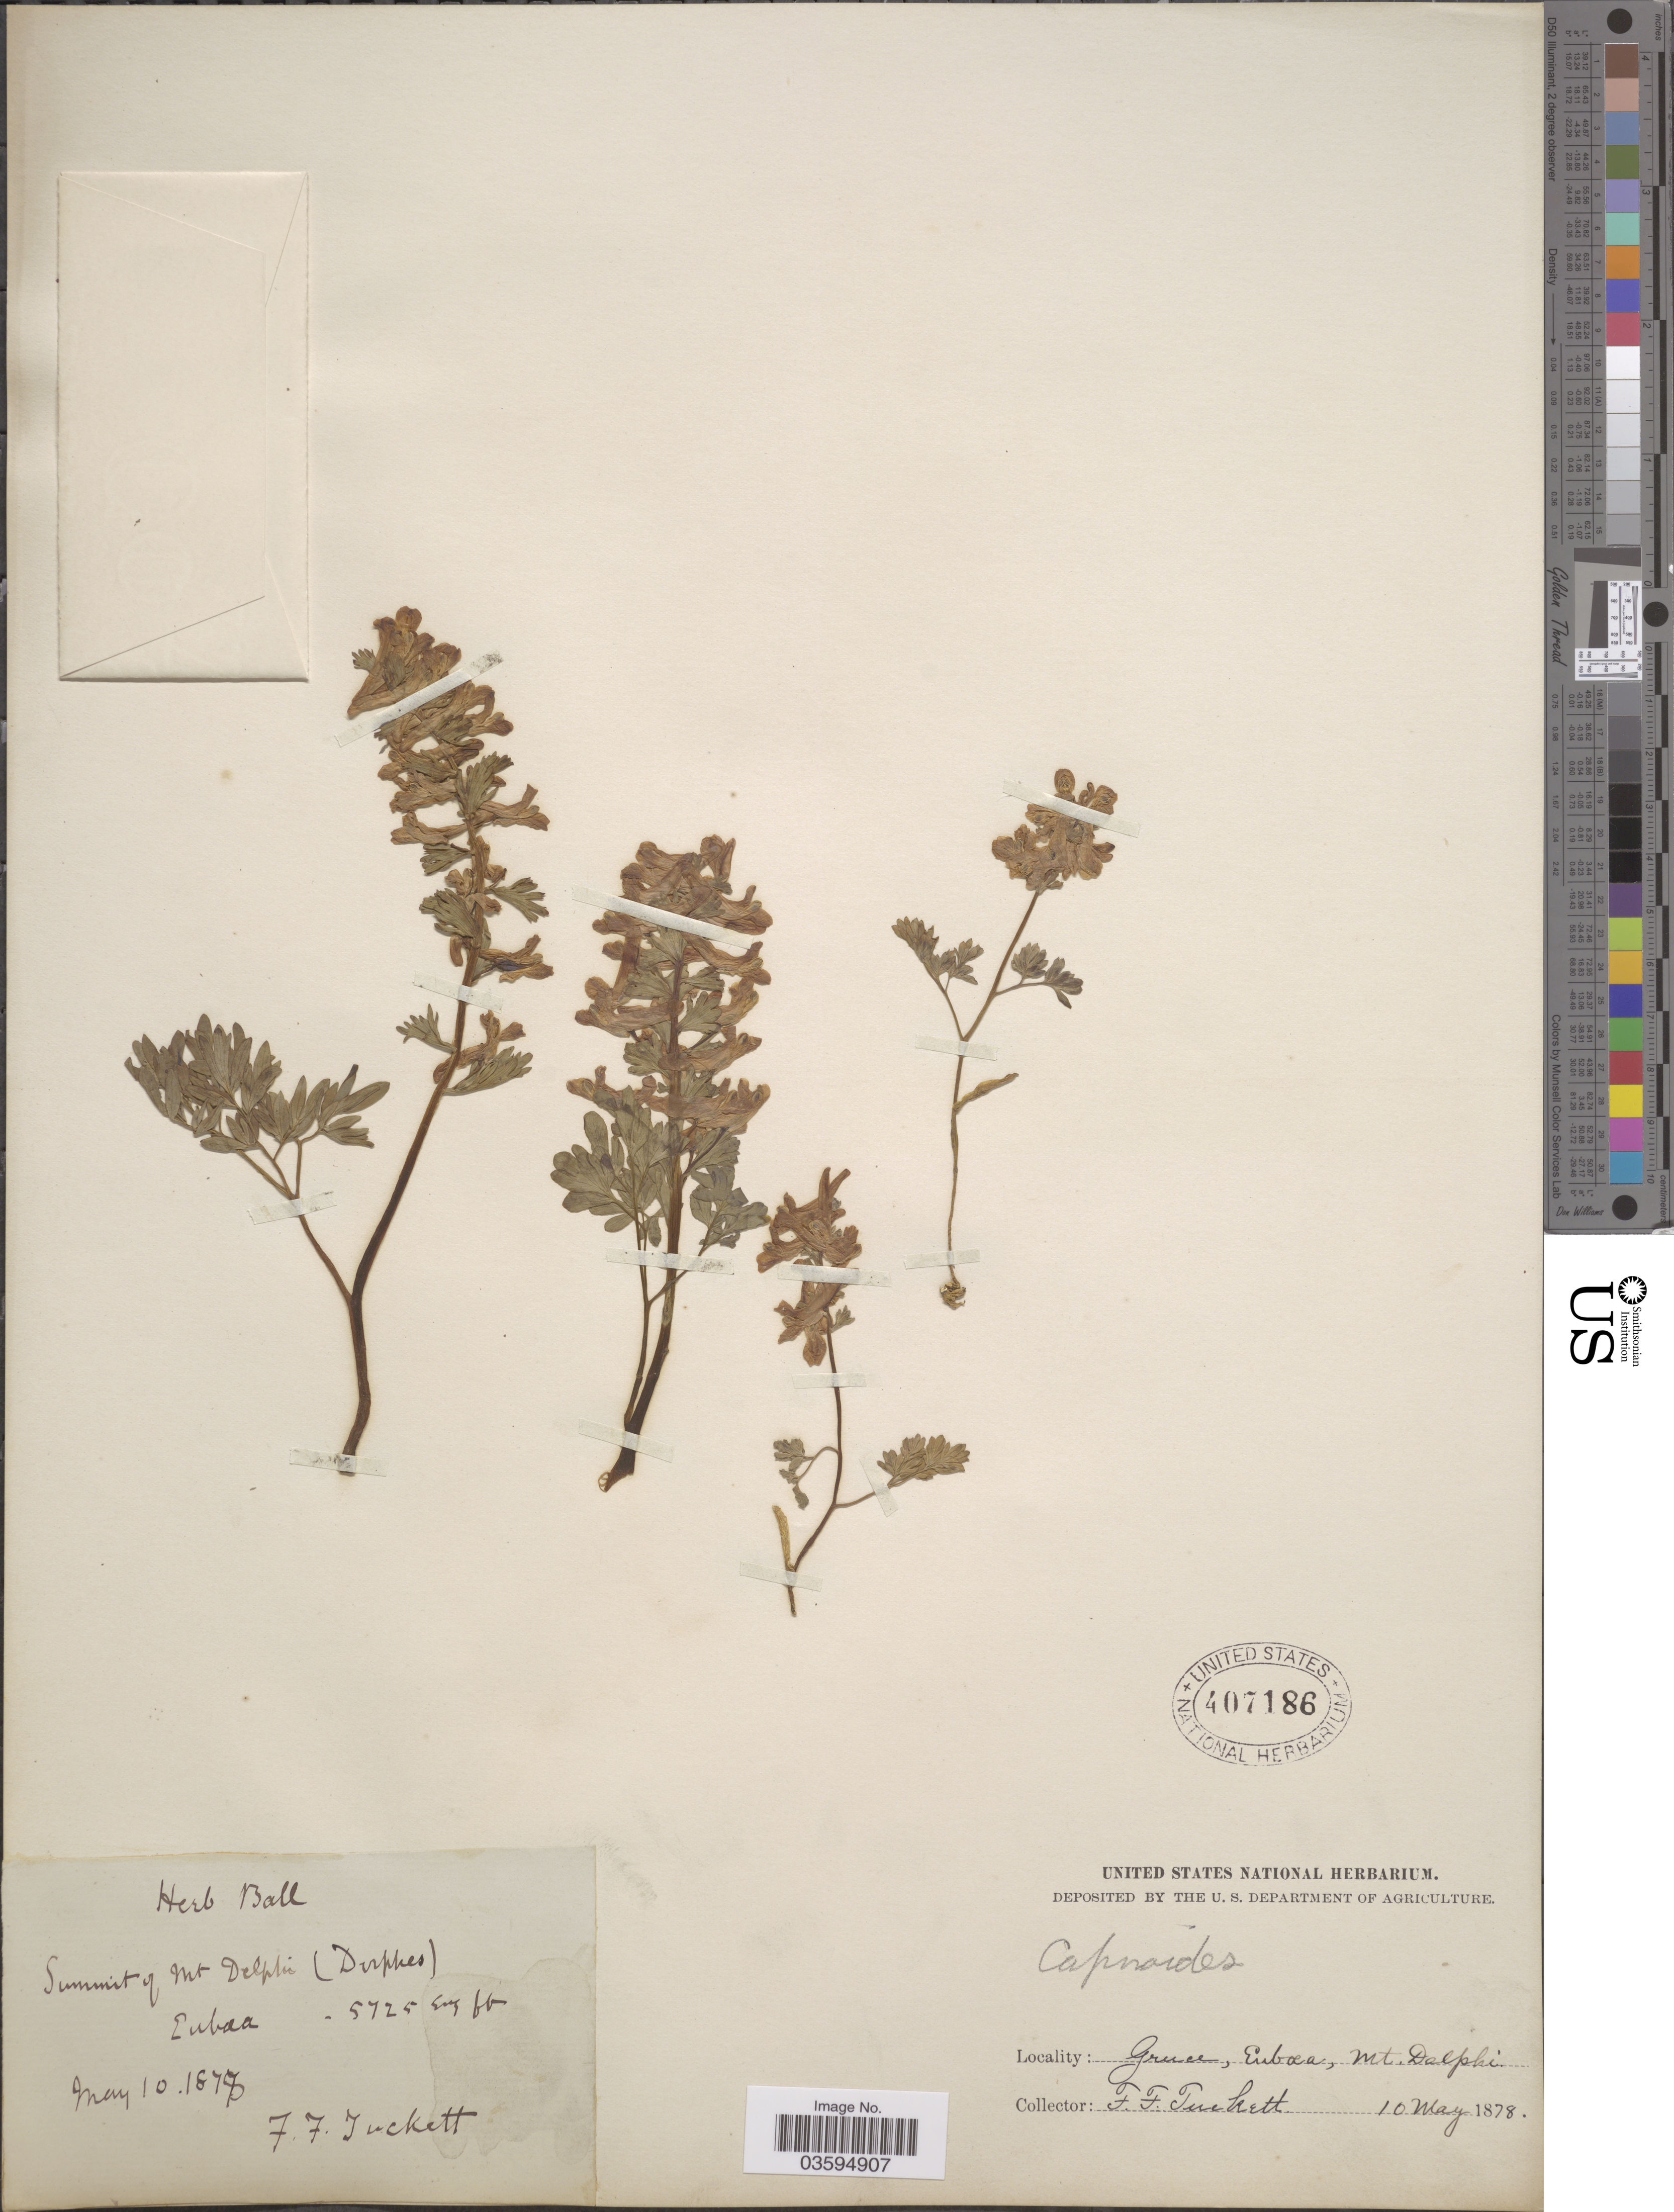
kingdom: Plantae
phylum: Tracheophyta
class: Magnoliopsida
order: Ranunculales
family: Papaveraceae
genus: Corydalis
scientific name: Corydalis sp.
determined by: Strong, Mark T., (BOT), Smithsonian Institution - National Museum of Natural History (UNITED STATES)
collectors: F. Tuckett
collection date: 1878-05-10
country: Greece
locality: Summit of Mt Delphi (Dirpkes) Eubœa. Mt. Dalphi.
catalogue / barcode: US 407186